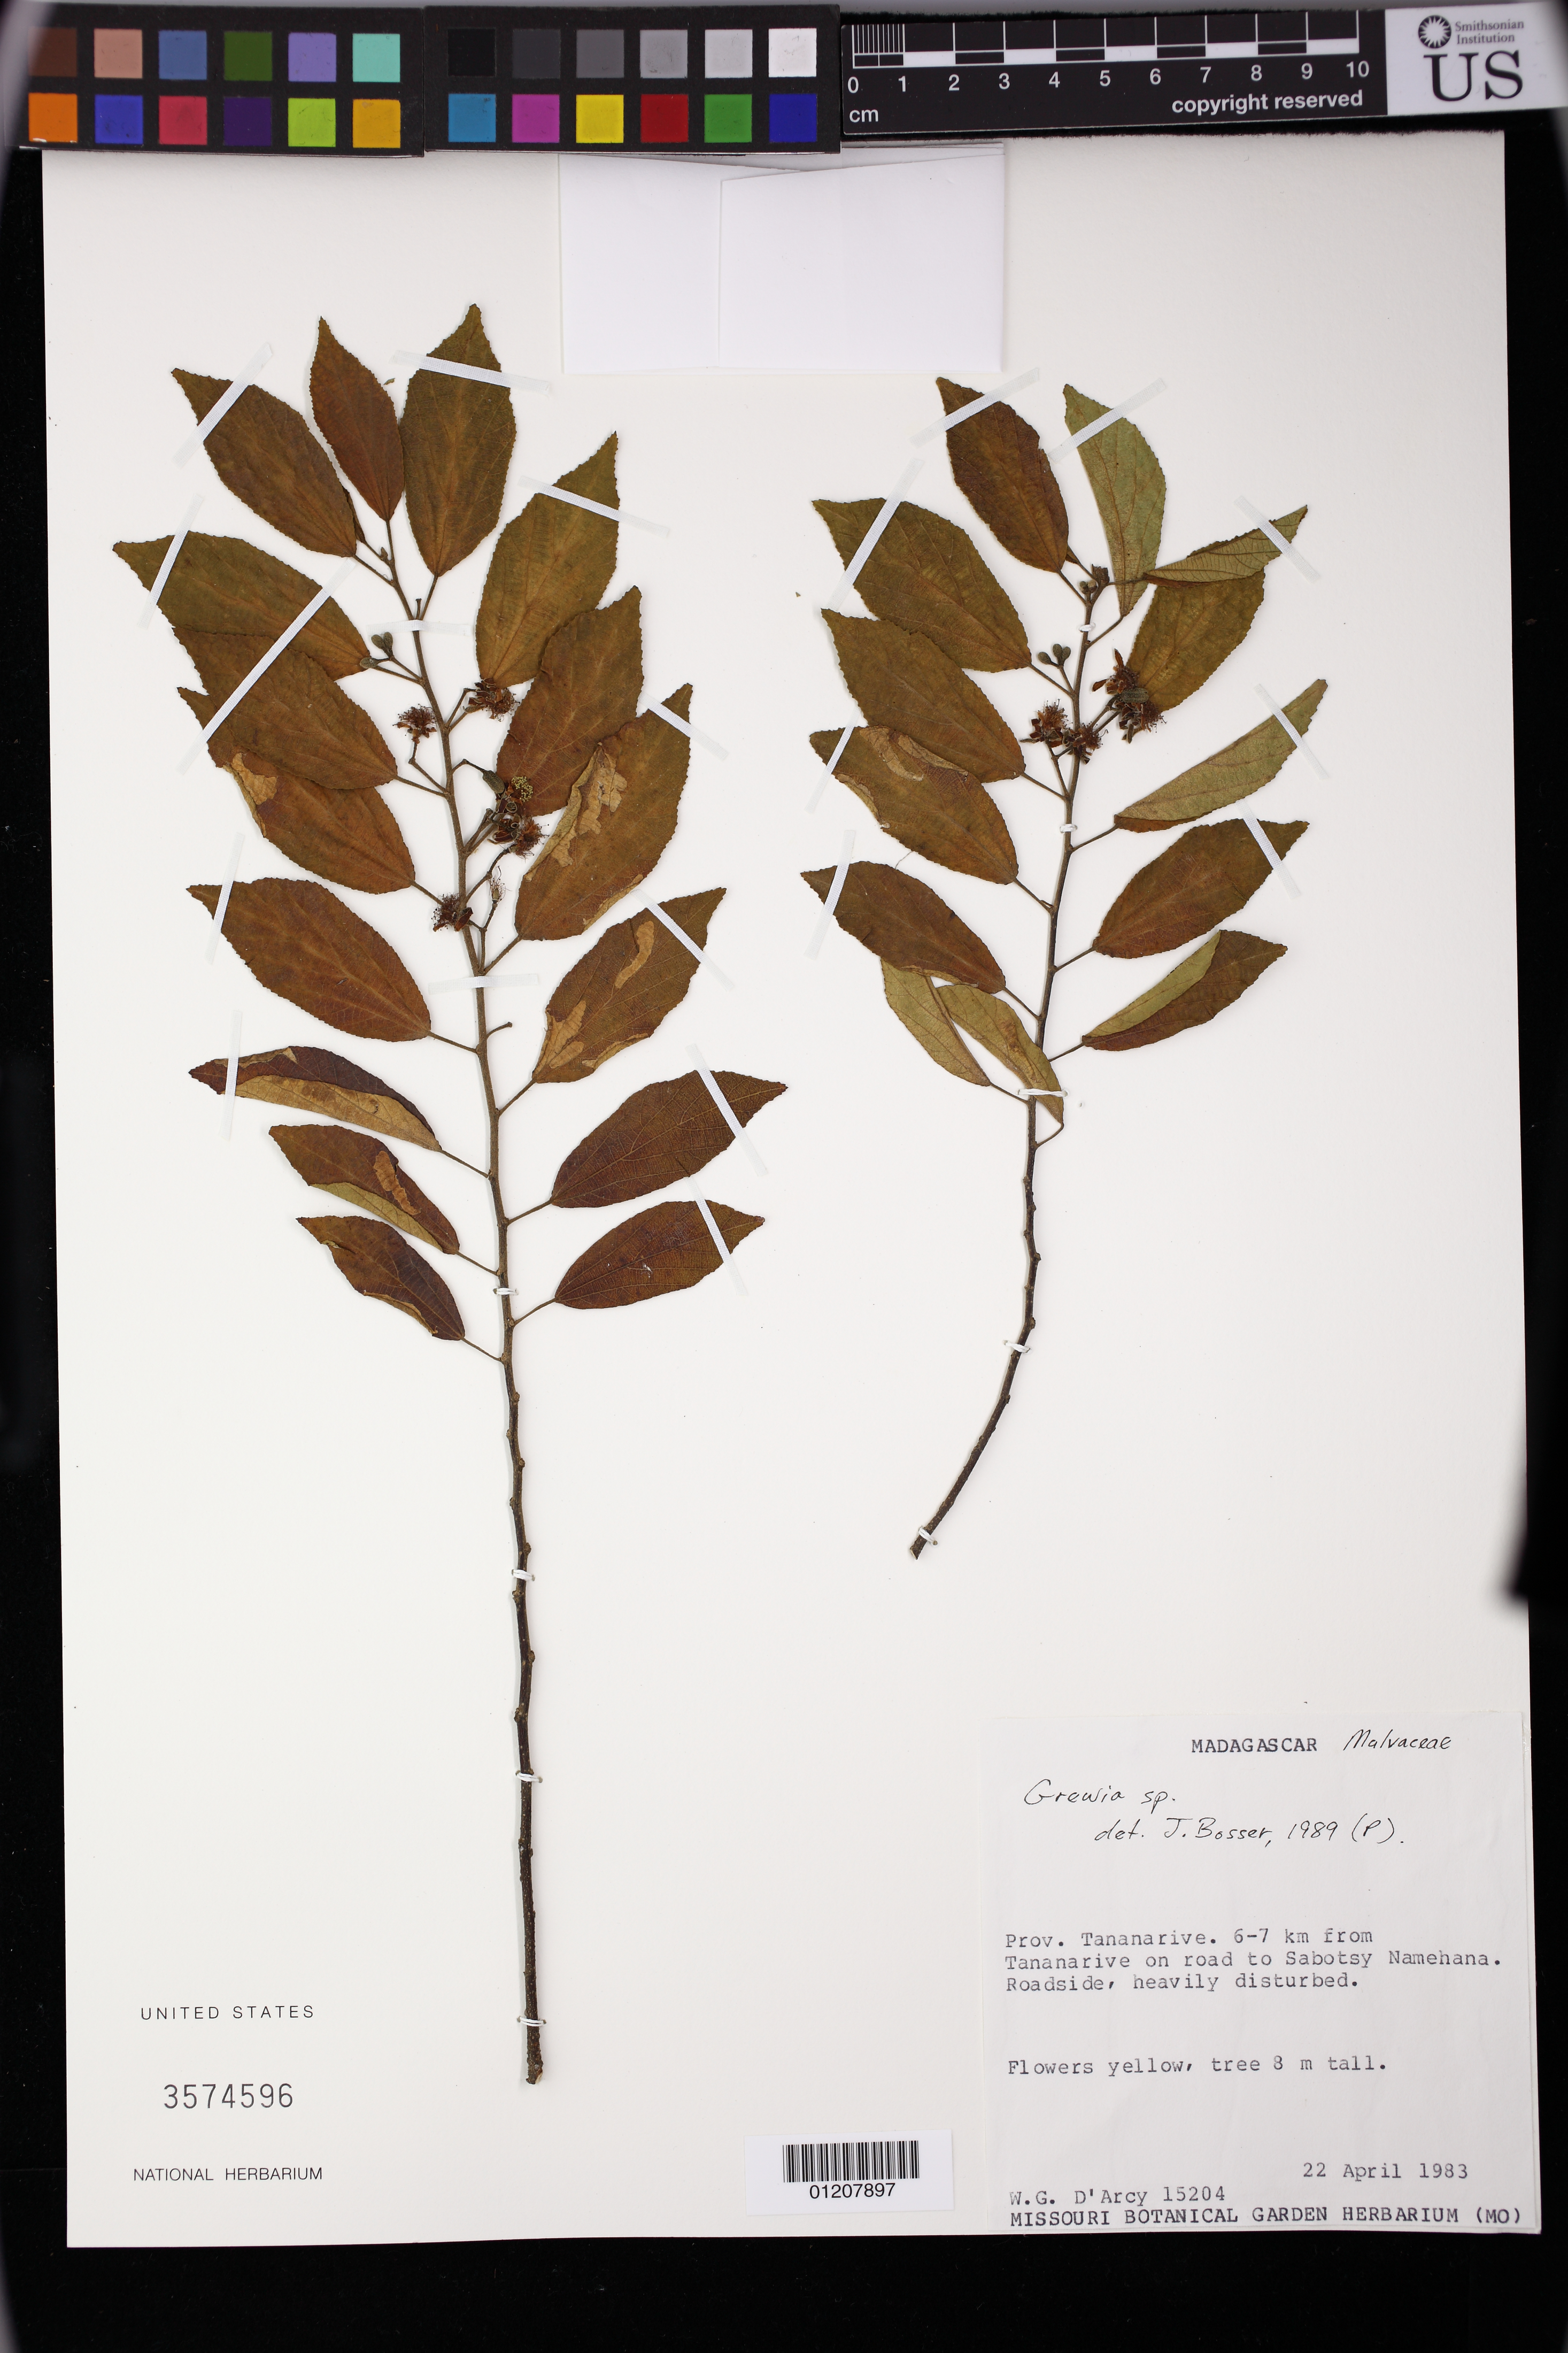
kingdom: Plantae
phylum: Tracheophyta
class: Magnoliopsida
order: Malvales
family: Malvaceae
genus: Grewia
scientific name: Grewia rhomboides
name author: Bojer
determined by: Dorr, L. J., (BOT), Smithsonian Institution - National Museum of Natural History (UNITED STATES)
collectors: W. G. D'Arcy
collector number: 15204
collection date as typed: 22 Apr 1983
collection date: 1983-04-22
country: Madagascar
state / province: Analamanga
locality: Prov. Tananarive. 6-7 km from Tananarive on road to Sabotsy Namehana. Roadside, heavily disturbed.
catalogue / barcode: US 3574596